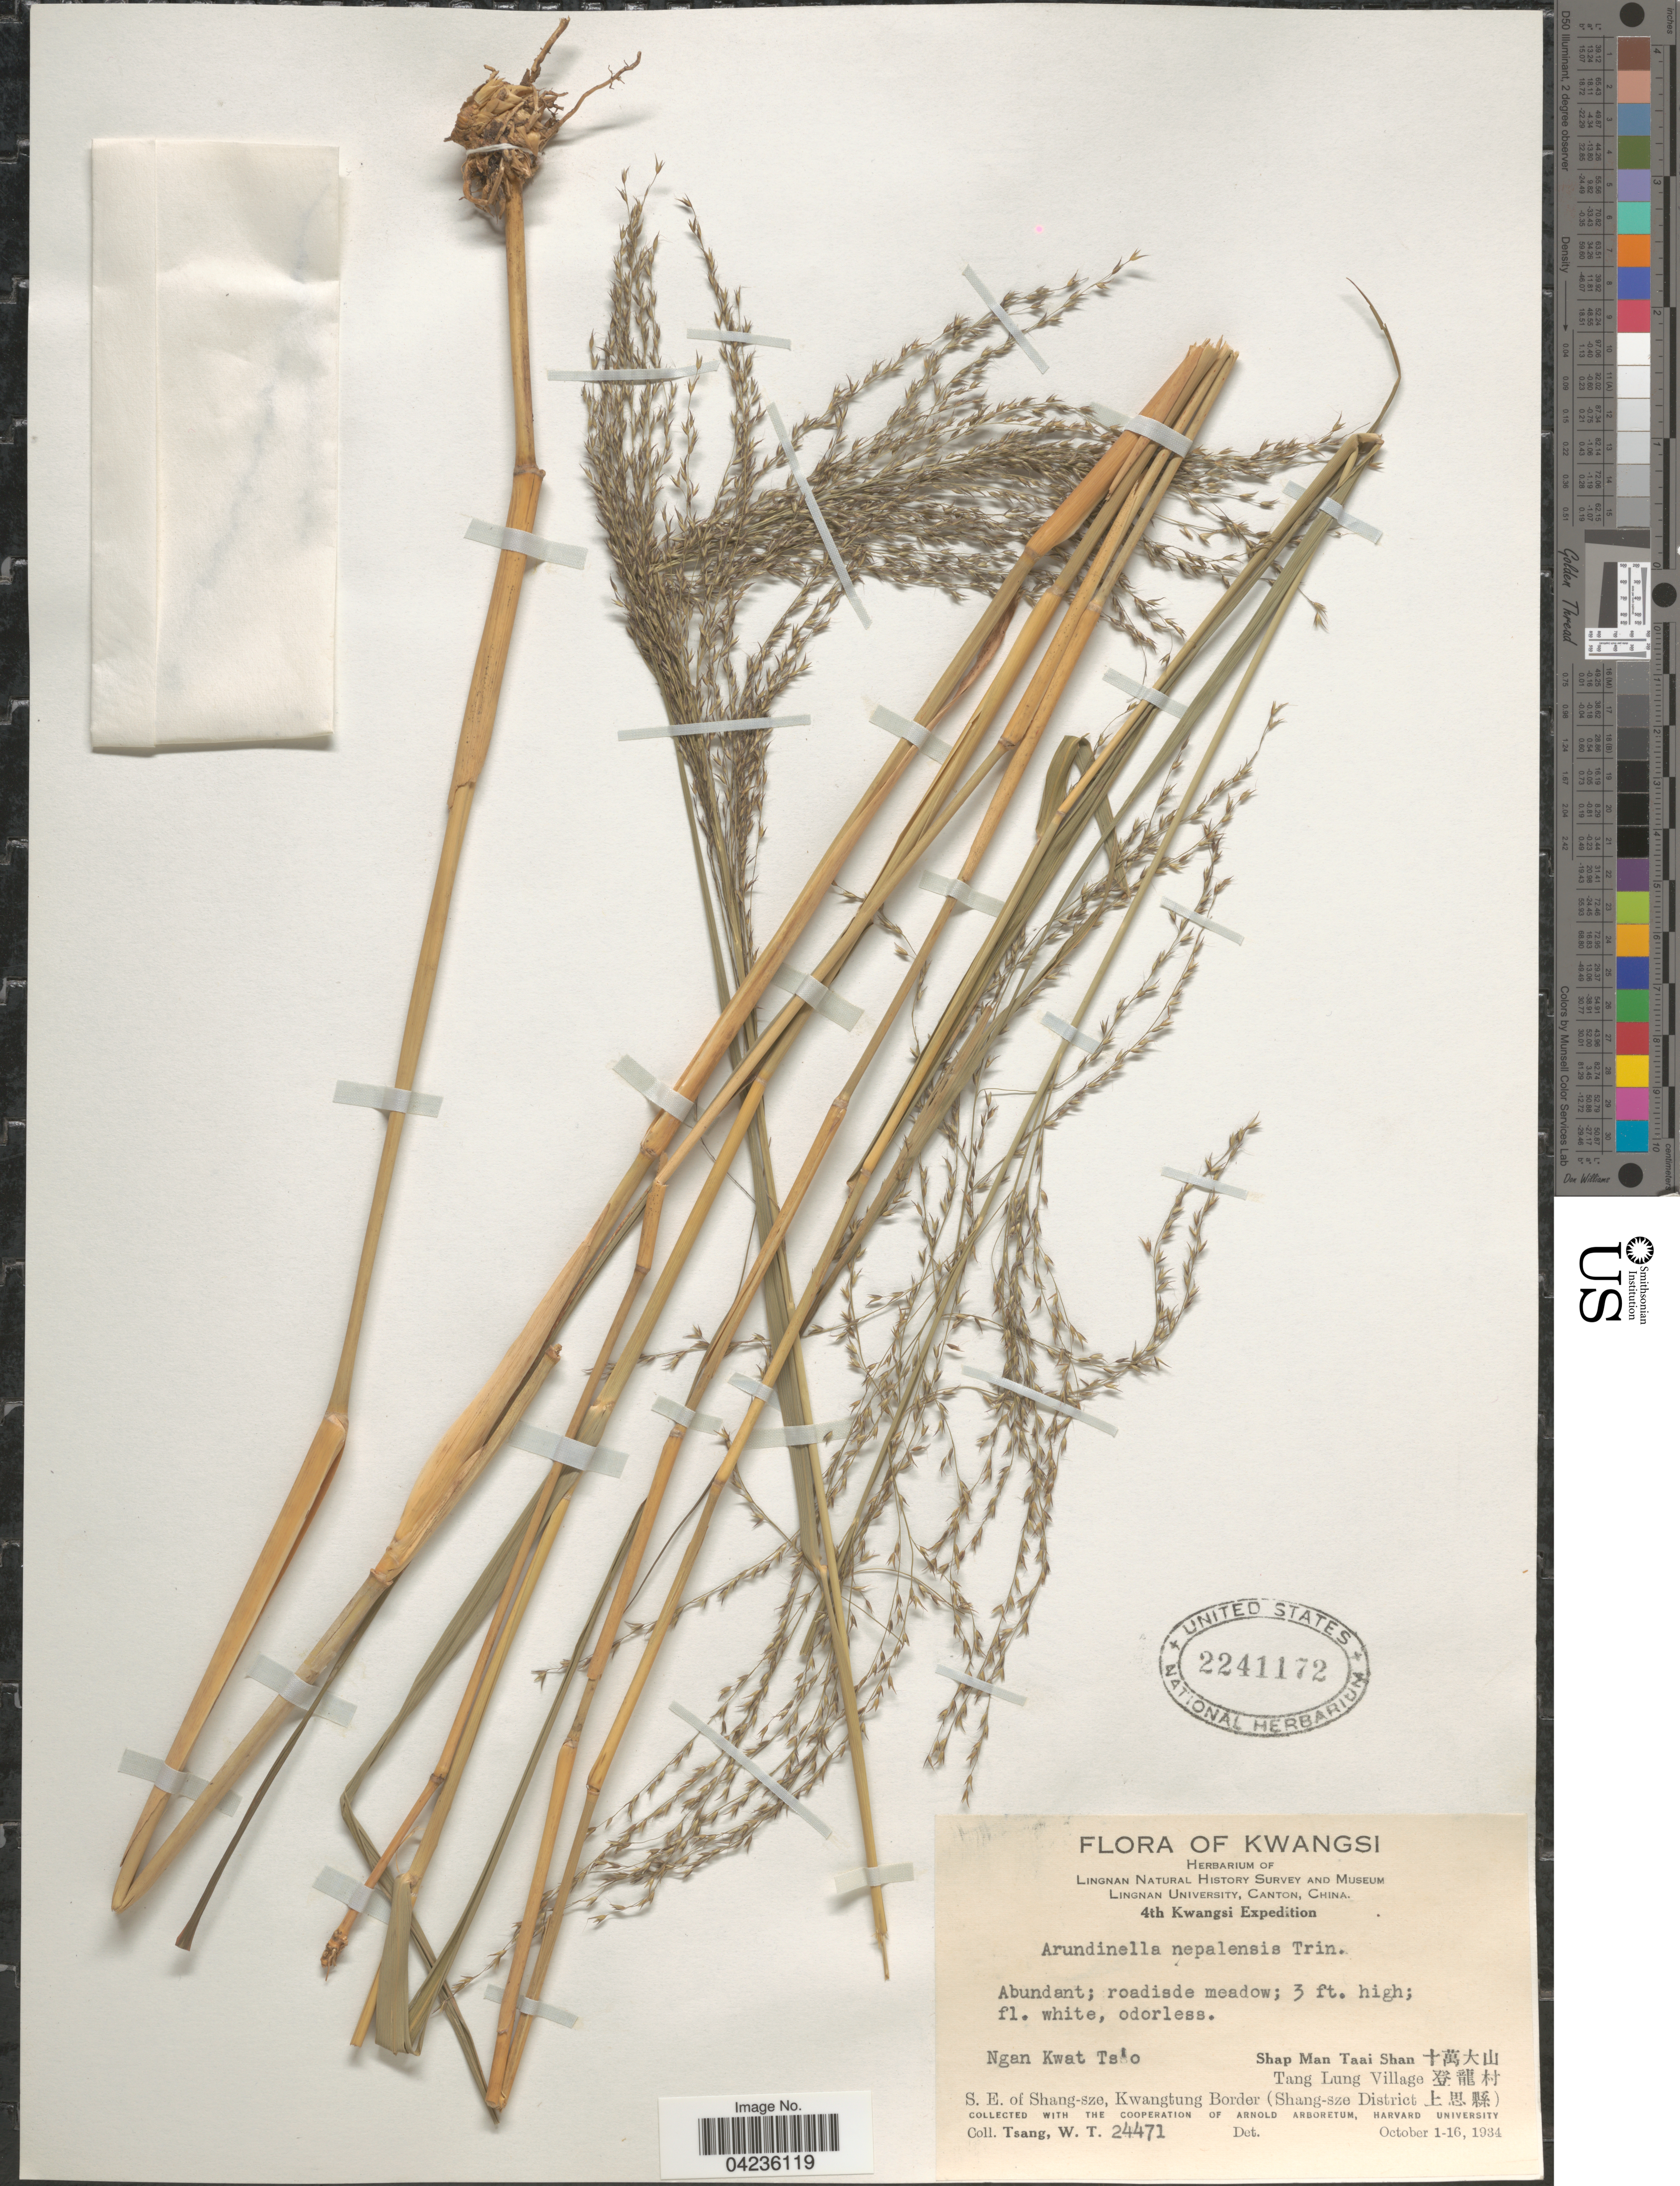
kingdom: Plantae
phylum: Tracheophyta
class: Liliopsida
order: Poales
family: Poaceae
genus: Arundinella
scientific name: Arundinella nepalensis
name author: Trin.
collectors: W. T. Tsang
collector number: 24471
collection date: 1934-10-01/1934-10-16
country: China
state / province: Guangxi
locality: Lingnan Natural History Survey and Museum Lingnan University. Kwangsi. 4th Kwangsi Expedition. Ngan Kwat Ts'o. Shap Man Taai Shan X. Tang Lung Village X. S. E. of Shang-sze, Kwangtun Border (Shang-sze District X).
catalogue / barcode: US 2241172